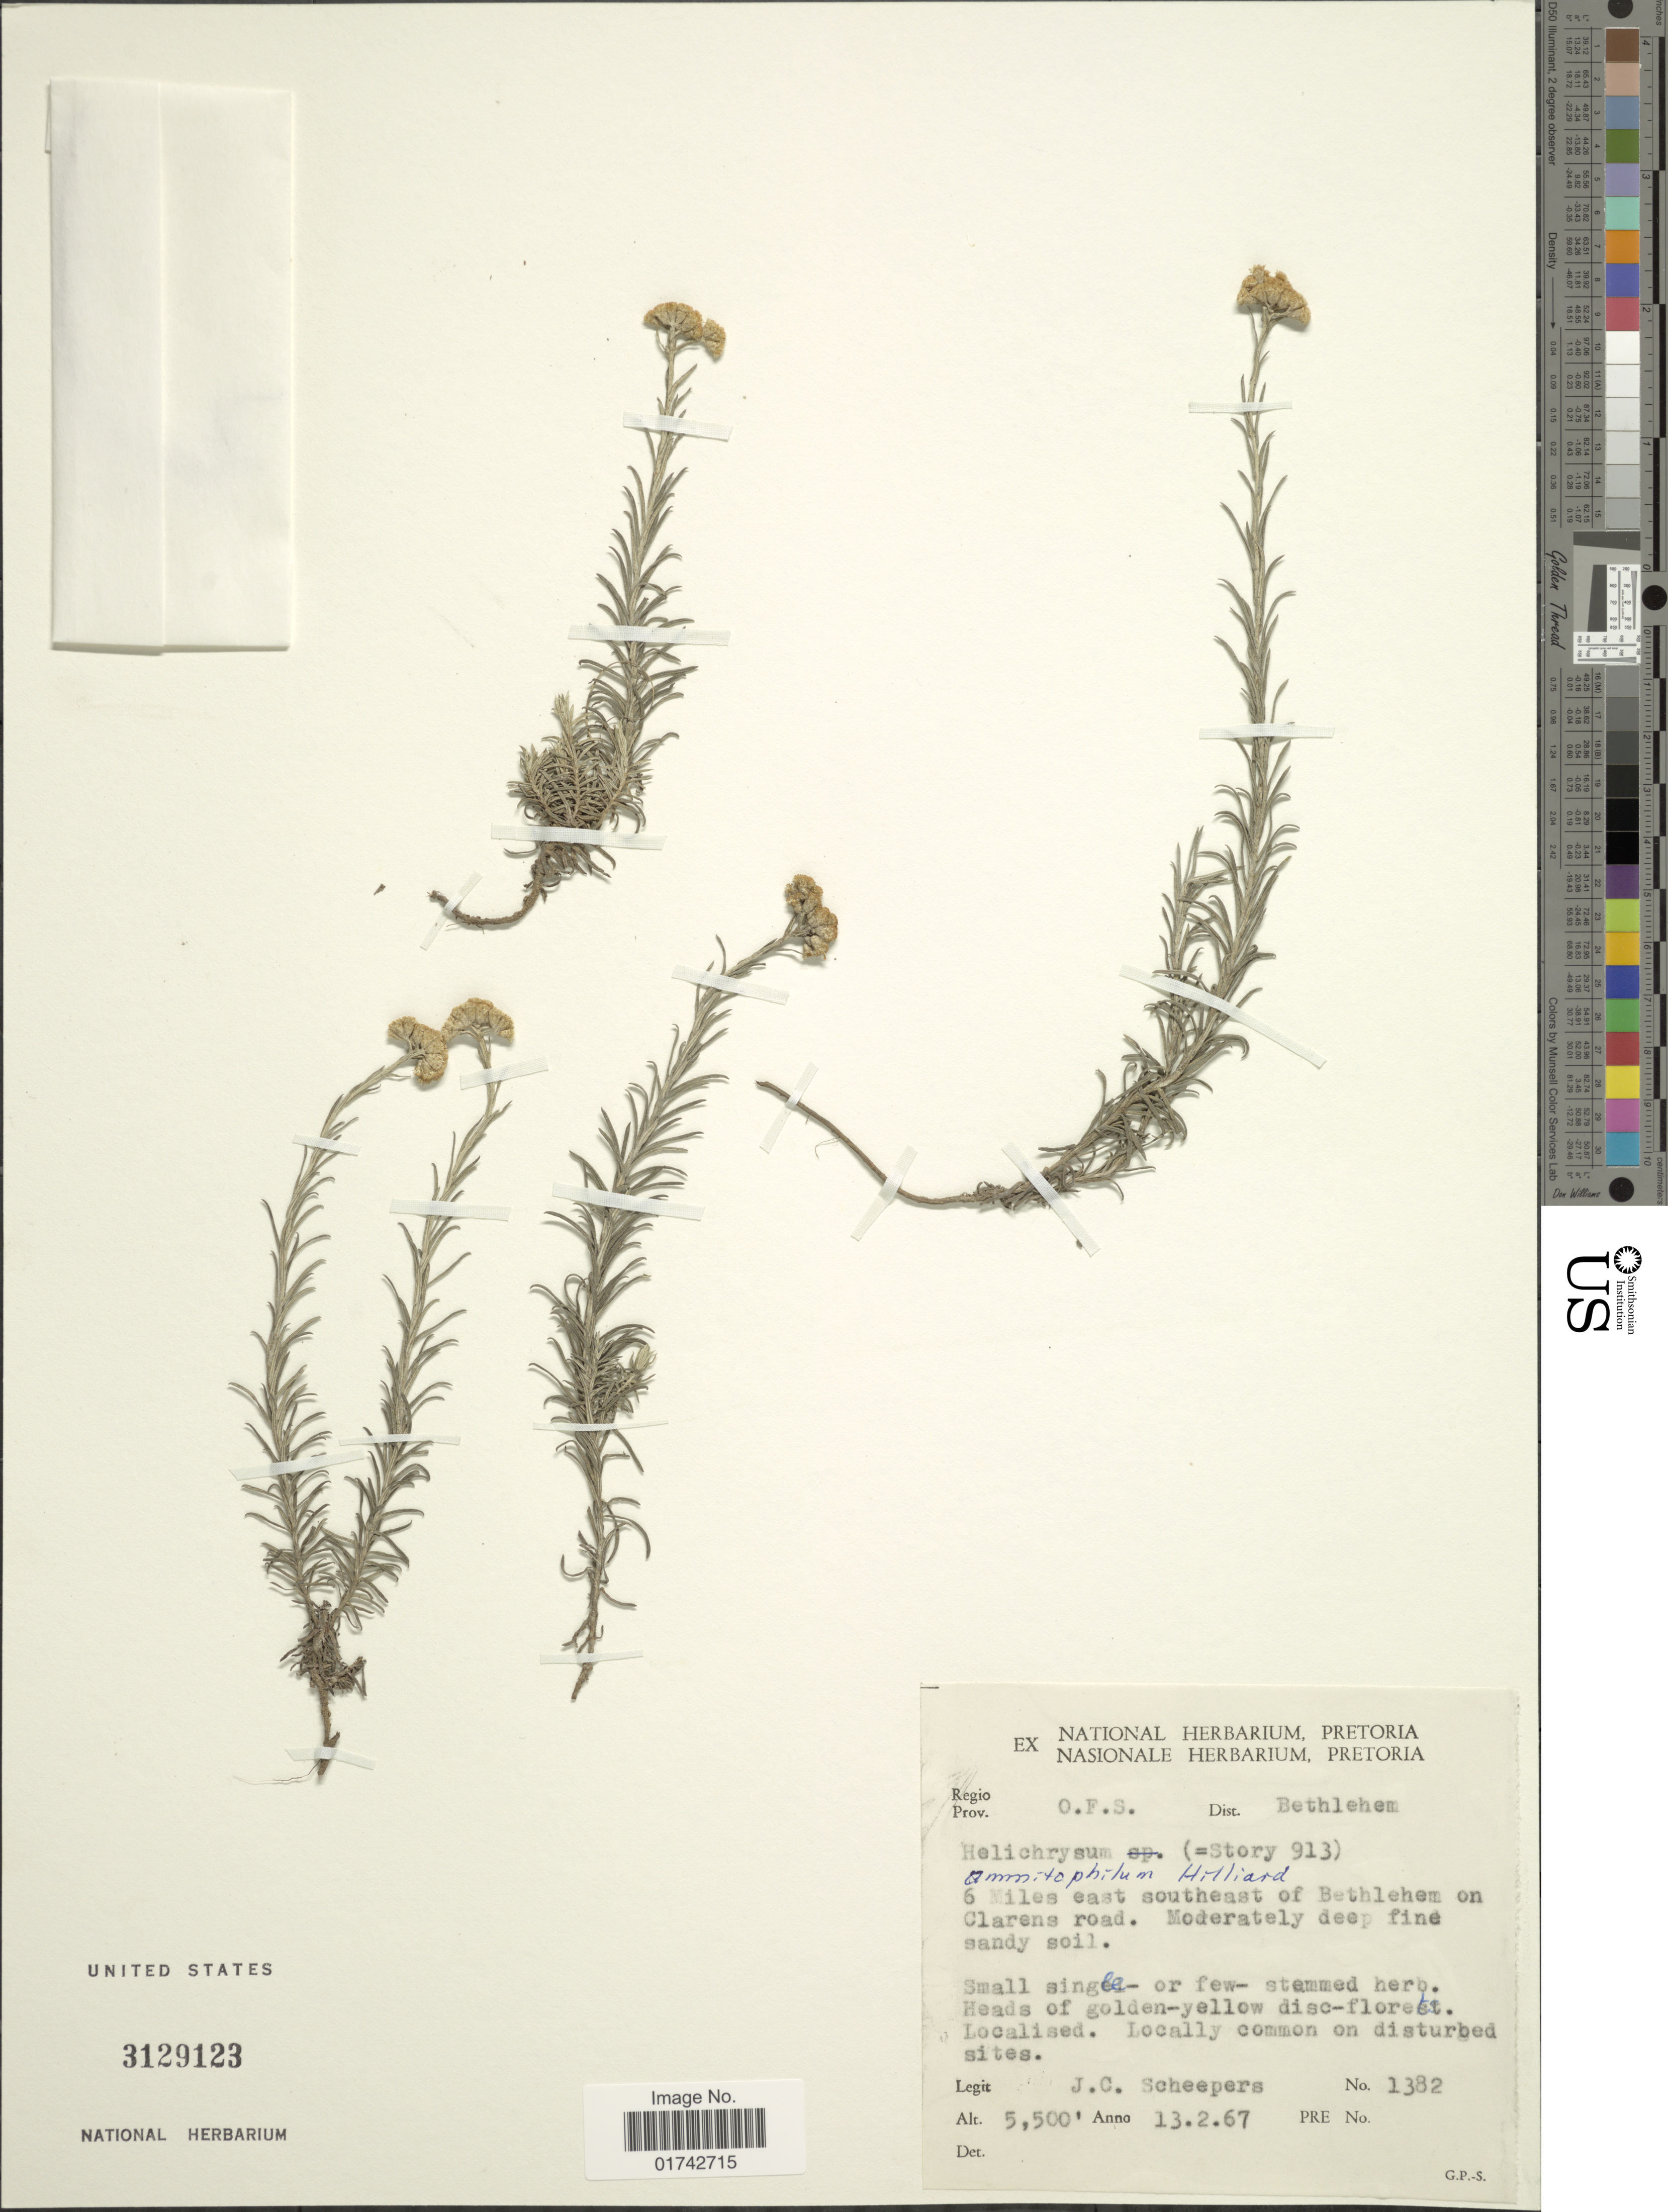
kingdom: Plantae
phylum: Tracheophyta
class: Magnoliopsida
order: Asterales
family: Asteraceae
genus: Helichrysum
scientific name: Helichrysum ammitophilum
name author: Hilliard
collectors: J. Scheepers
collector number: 1382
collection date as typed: Transcribed d/m/y: 13/2/67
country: South Africa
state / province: Free State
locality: Regio Prov. O.F.S. Dist. Bethlehem. 6 miles east southeast of Bethlehem on Clarens road.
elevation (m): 1676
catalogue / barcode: US 3129123